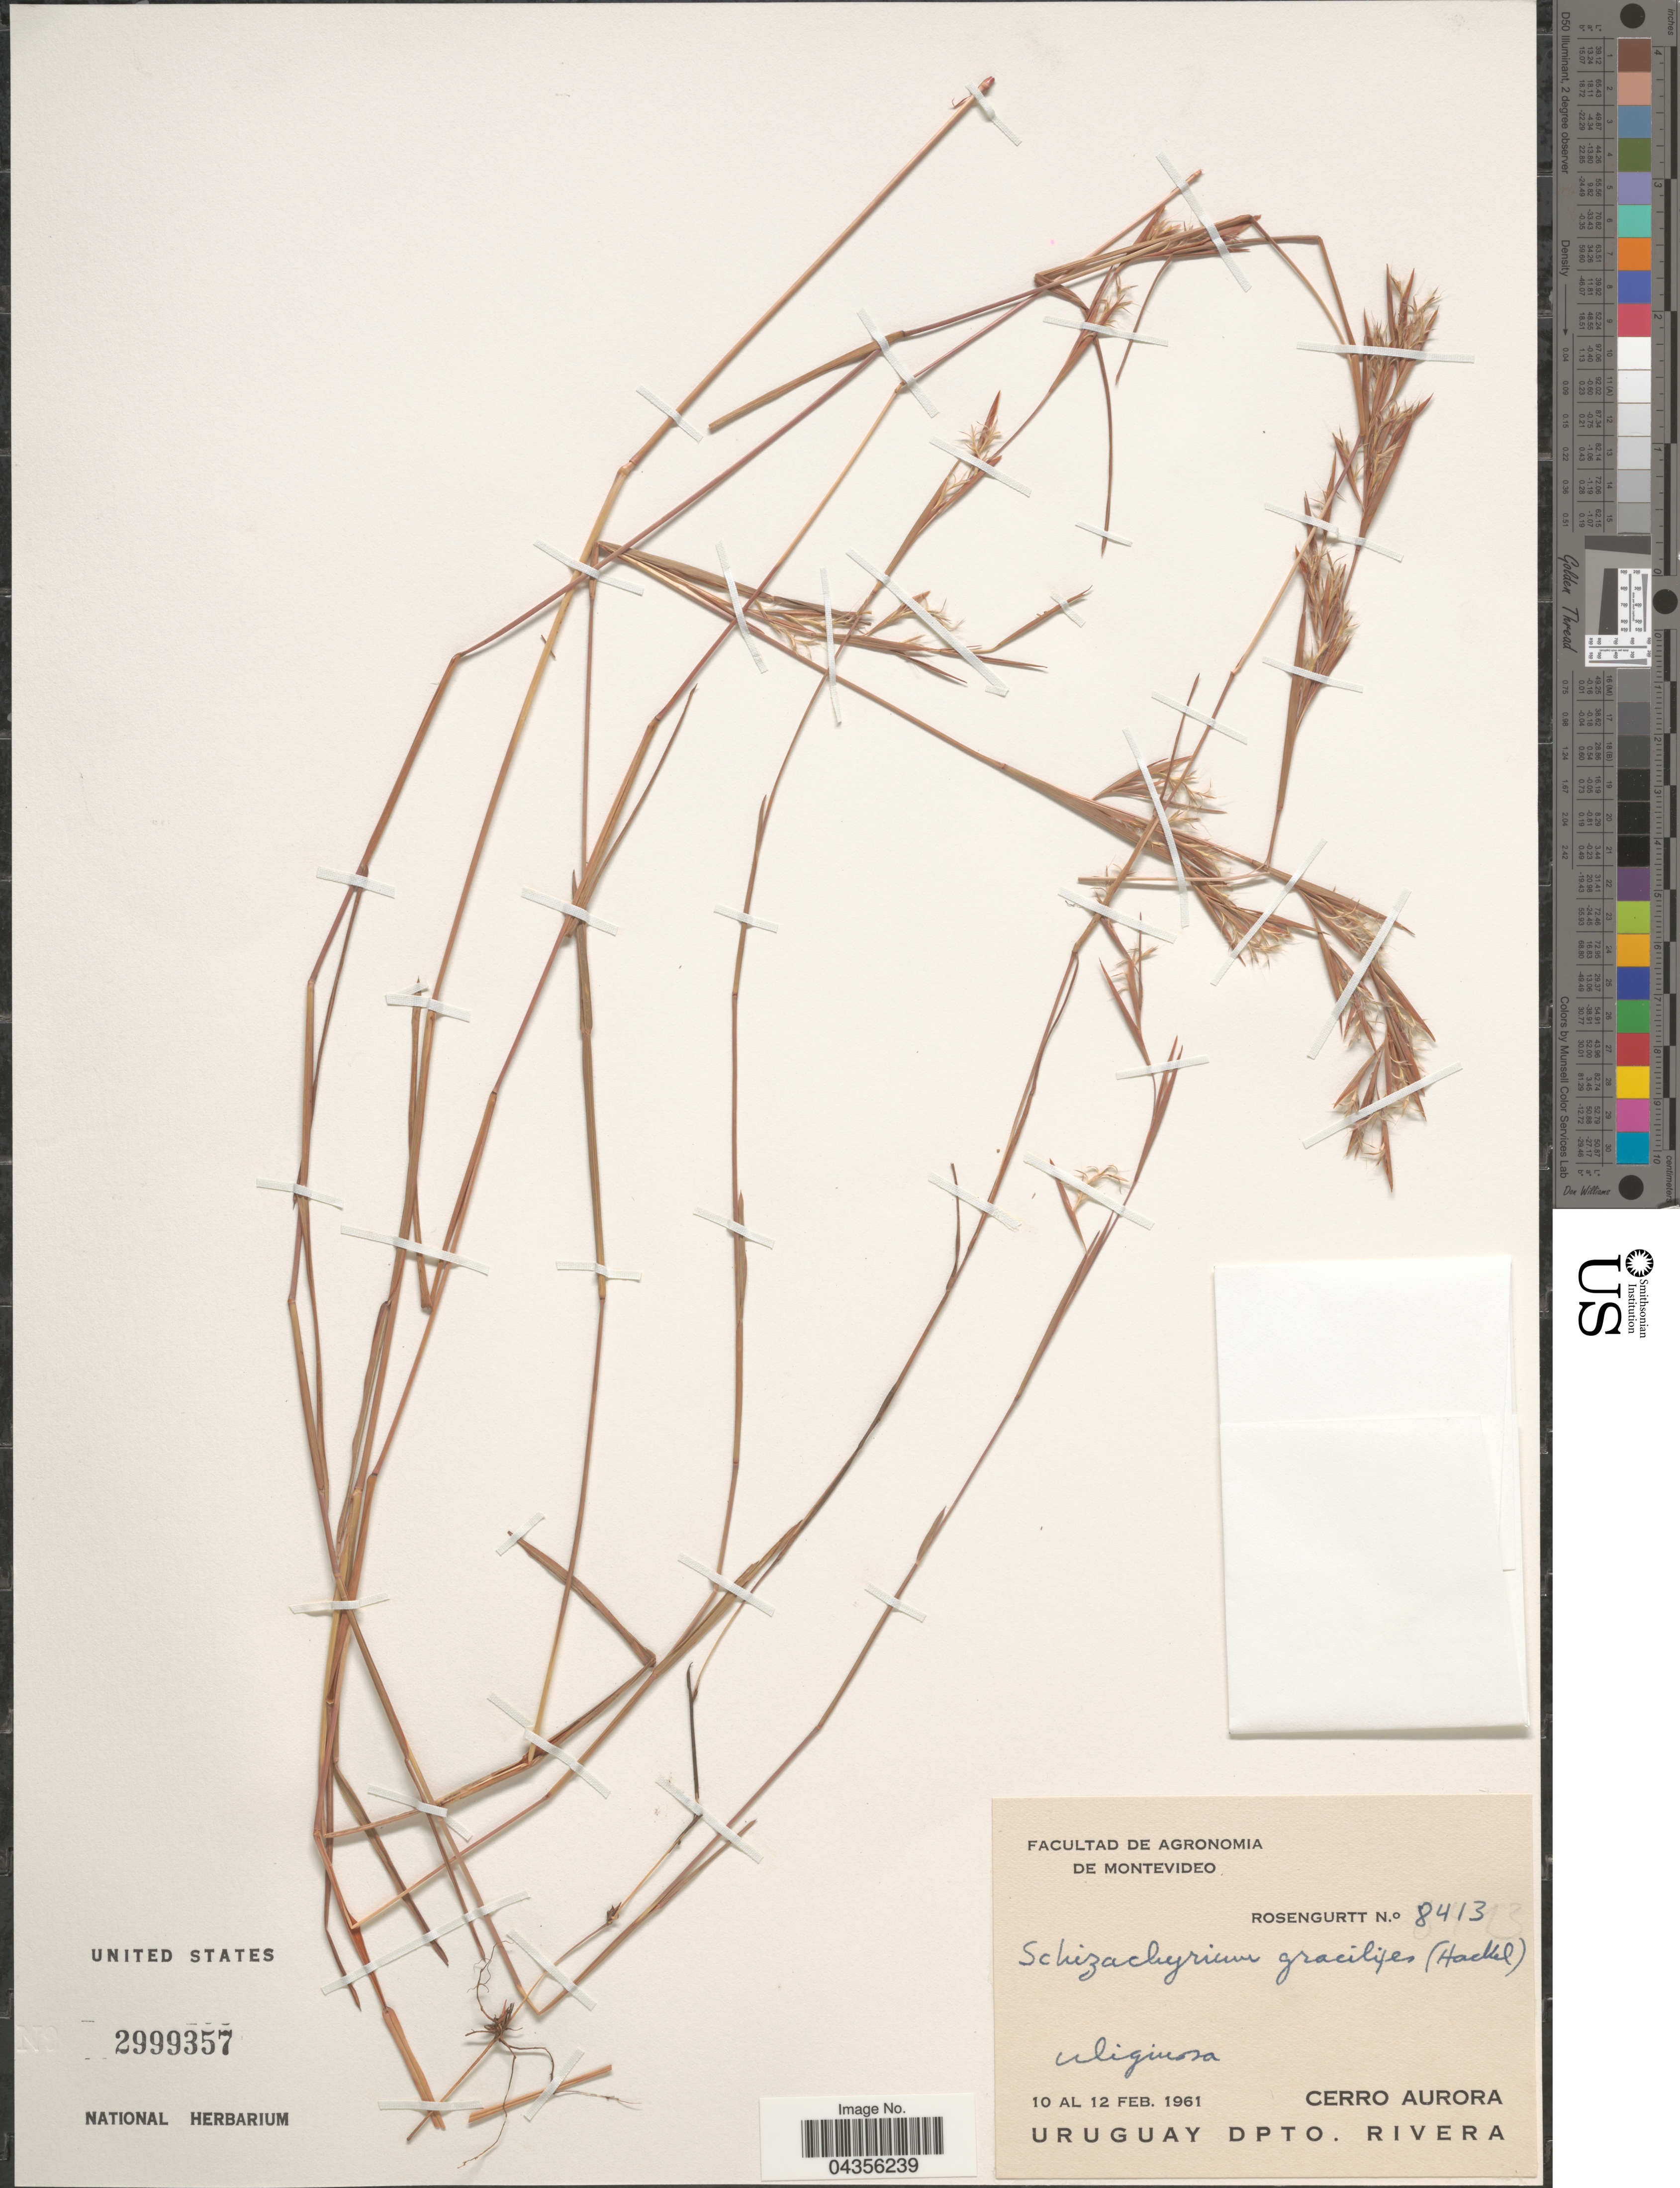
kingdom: Plantae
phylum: Tracheophyta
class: Liliopsida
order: Poales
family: Poaceae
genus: Schizachyrium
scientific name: Schizachyrium gracilipes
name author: (Hack.) A. Camus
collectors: Rosengurtt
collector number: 8413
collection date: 1961-02-10/1961-02-12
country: Uruguay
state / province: Rivera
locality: Cerro Aurora. Dpto. Rivera.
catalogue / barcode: US 2999357